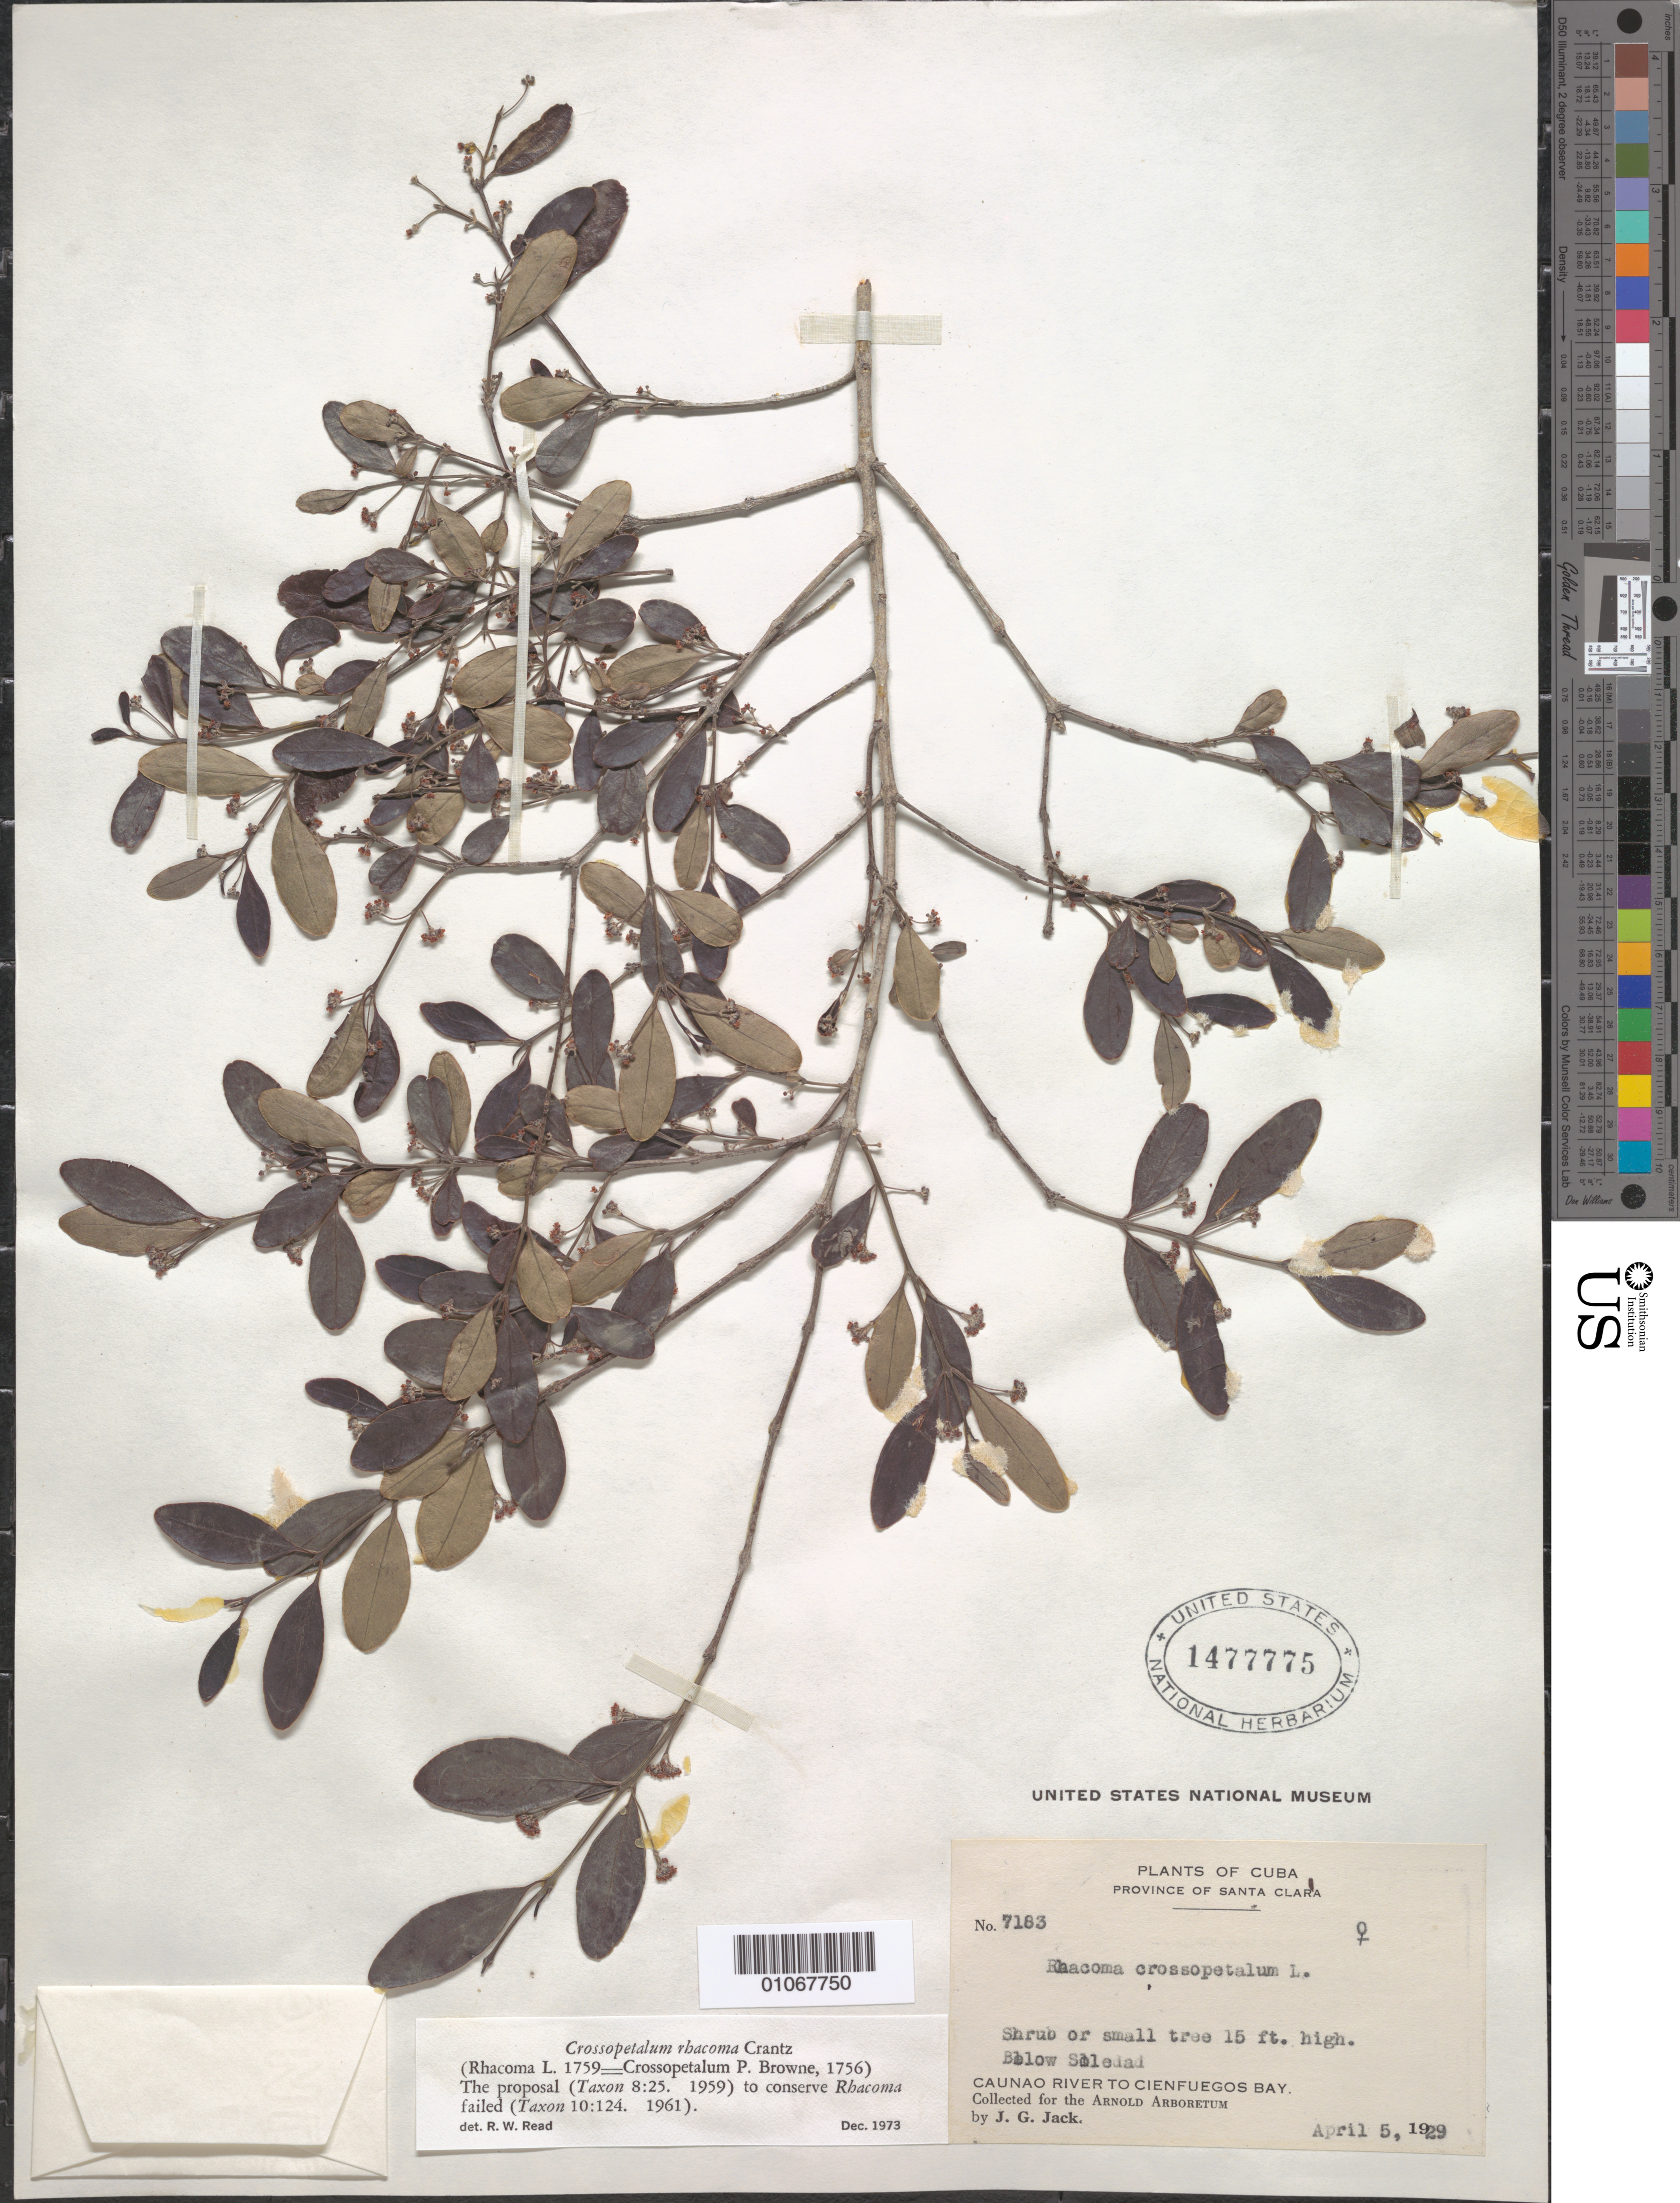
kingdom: Plantae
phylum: Tracheophyta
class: Magnoliopsida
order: Celastrales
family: Celastraceae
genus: Crossopetalum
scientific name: Crossopetalum rhacoma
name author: Crantz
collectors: J. G. Jack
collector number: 7183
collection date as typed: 05 Apr 1929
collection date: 1929-04-05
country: Cuba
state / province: Cienfuegos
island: Cuba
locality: Below Soledad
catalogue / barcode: US 1477775